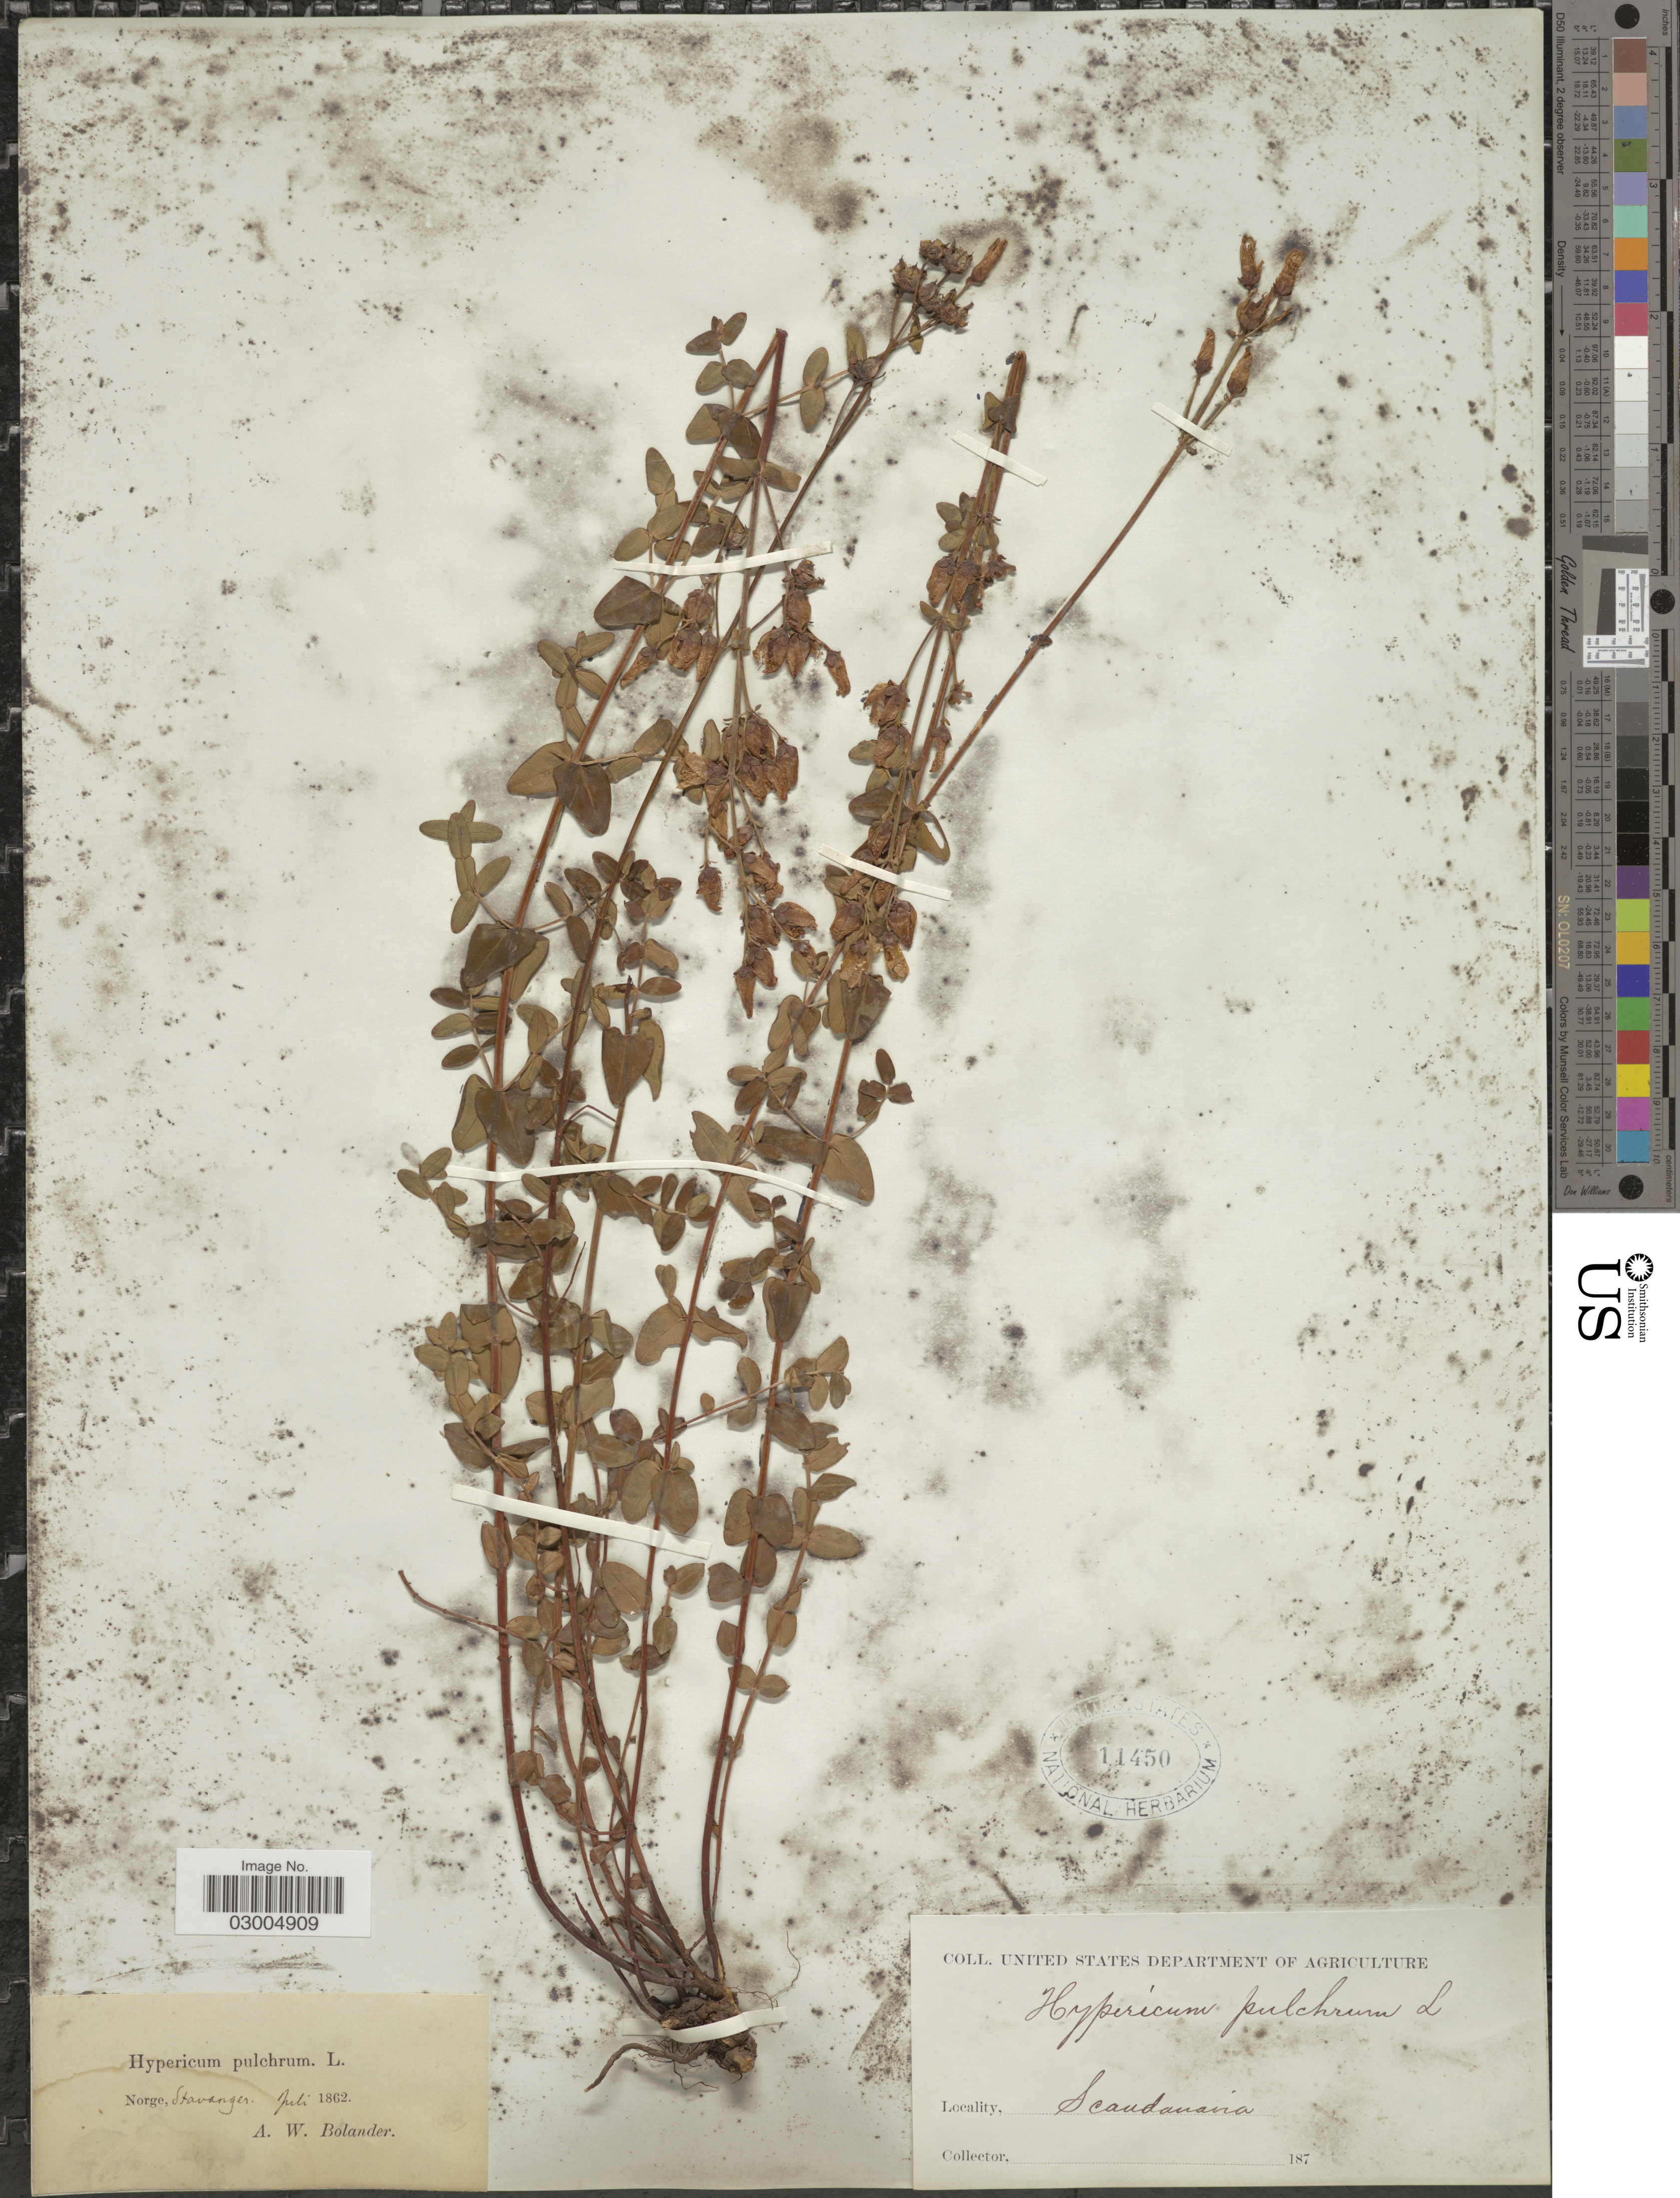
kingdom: Plantae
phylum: Tracheophyta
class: Magnoliopsida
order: Malpighiales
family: Hypericaceae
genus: Hypericum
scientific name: Hypericum pulchrum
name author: L.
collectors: A. Bolander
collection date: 1862-07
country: Norway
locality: Norge, Stavanger. Scandanavia.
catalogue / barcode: US 11450